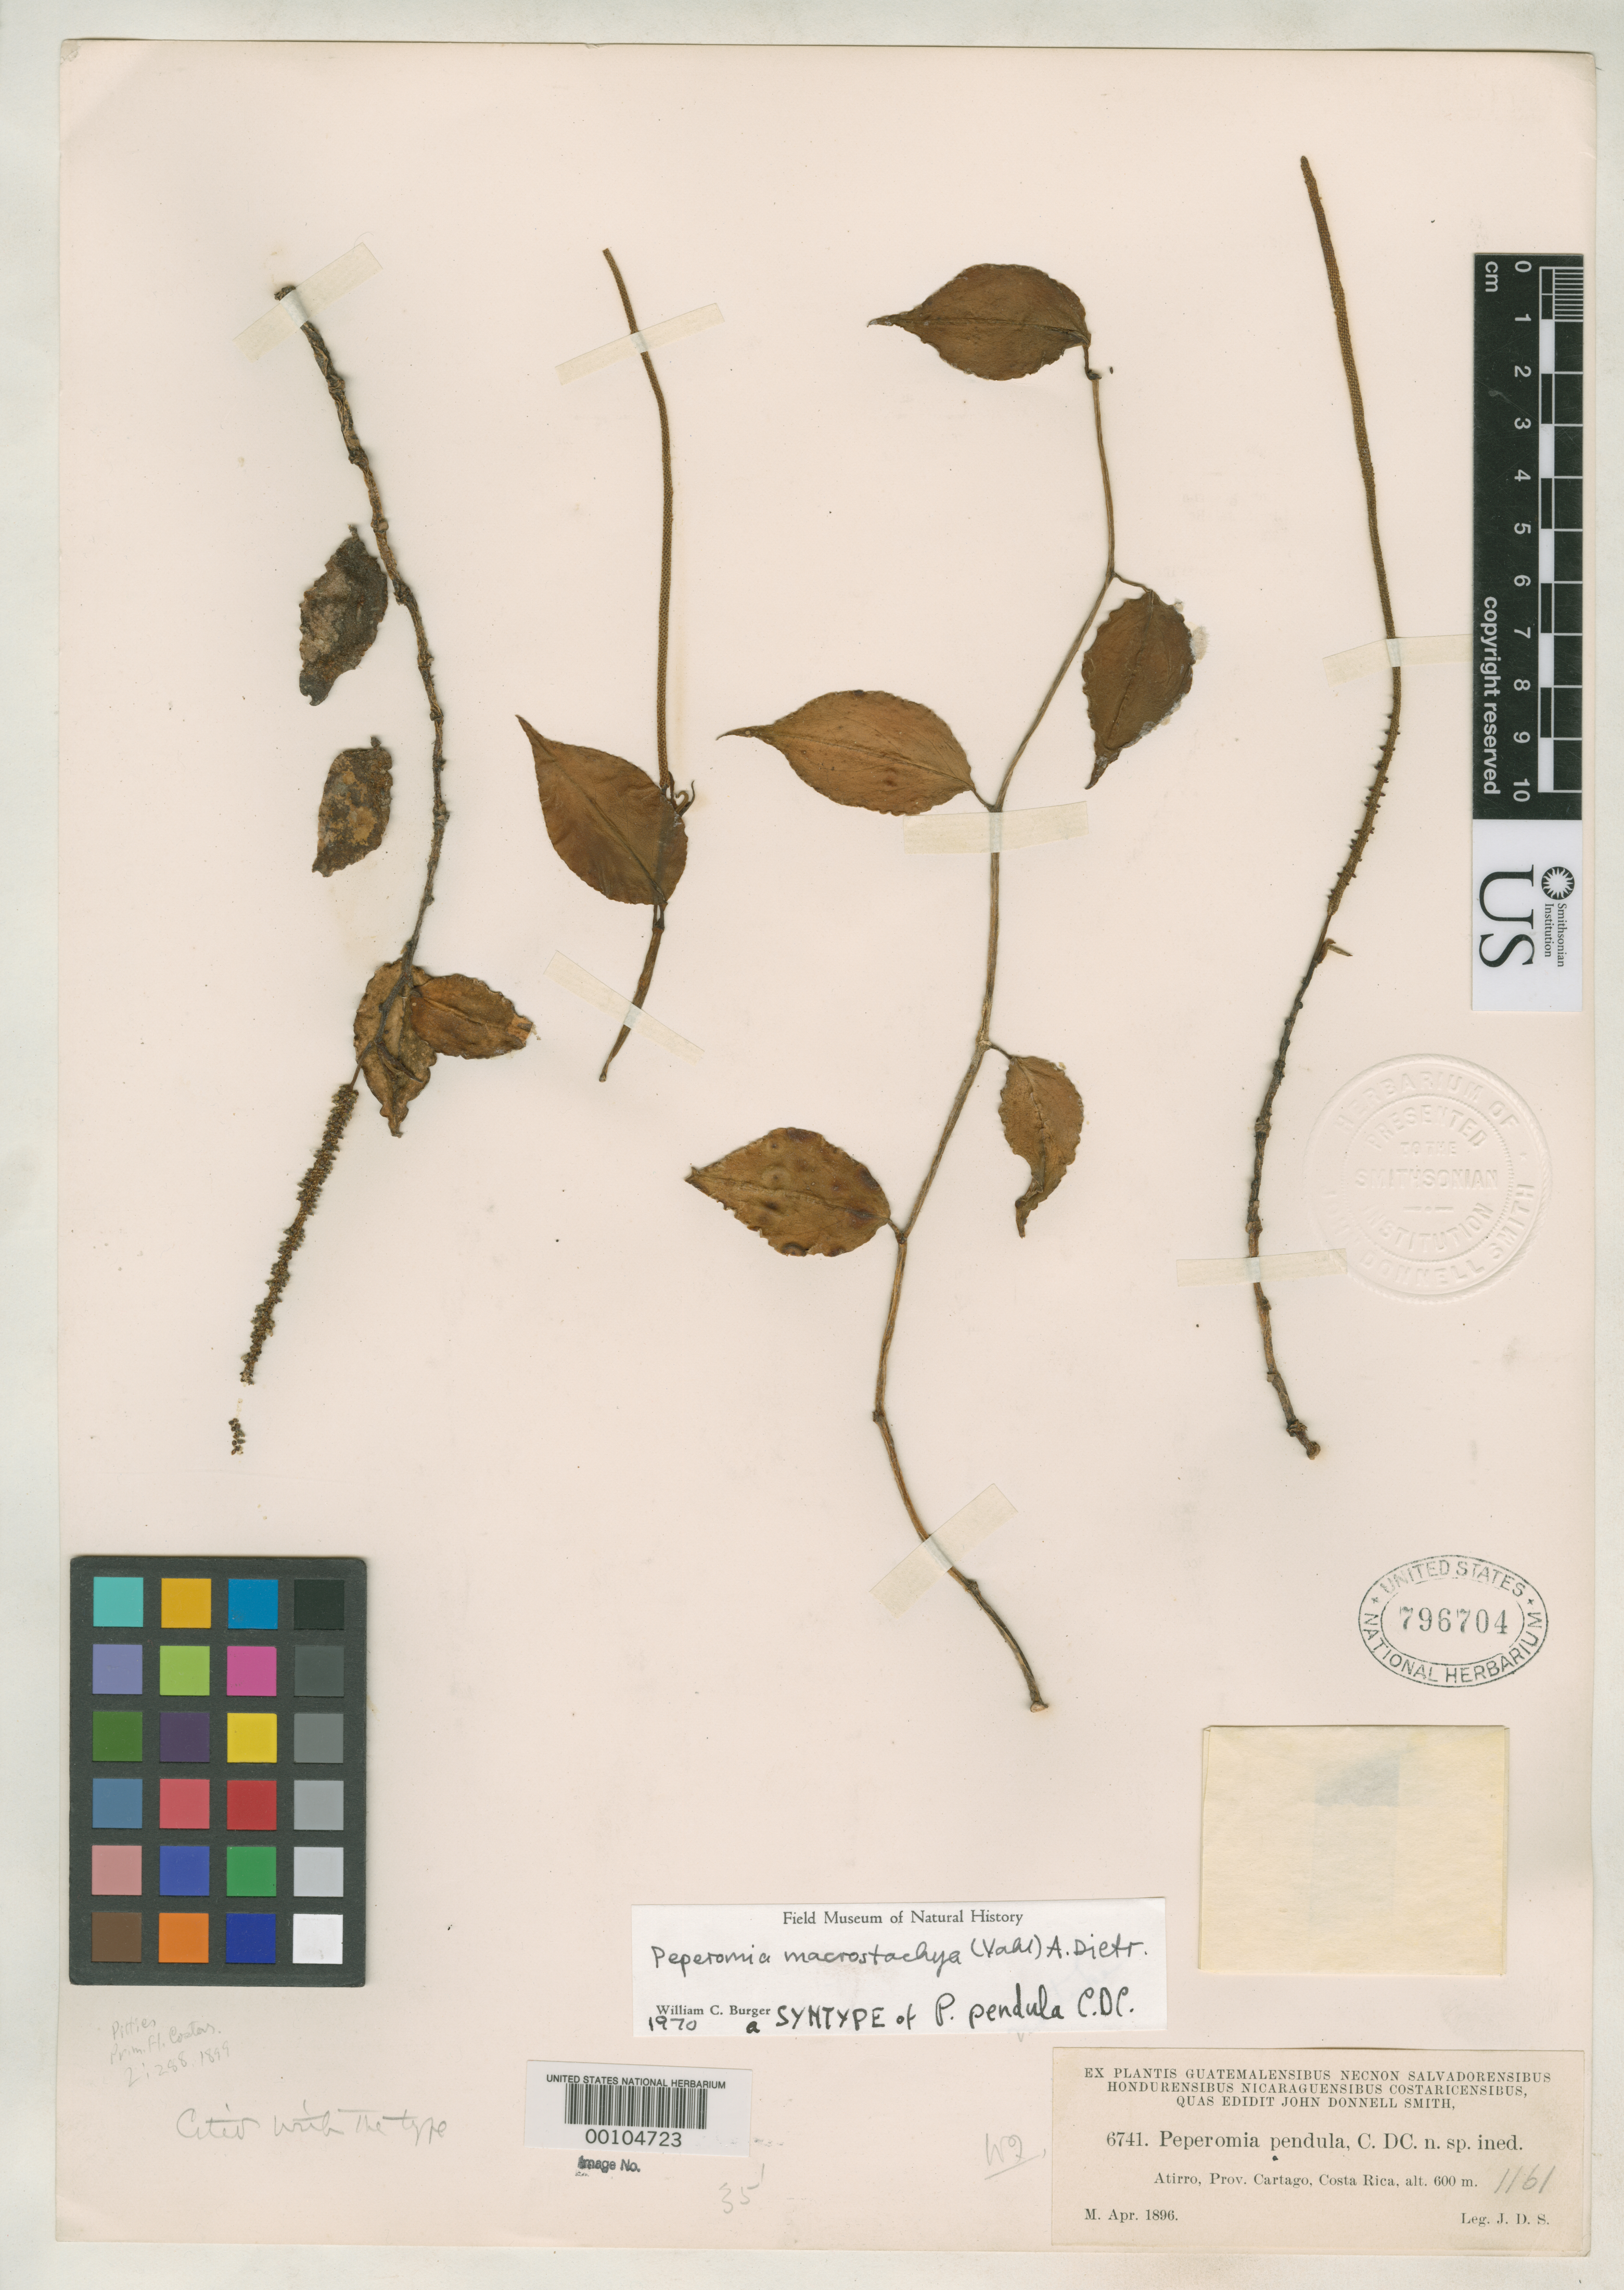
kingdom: Plantae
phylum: Tracheophyta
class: Magnoliopsida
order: Piperales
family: Piperaceae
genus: Peperomia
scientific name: Peperomia pendula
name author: C. DC. in Pittier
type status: Syntype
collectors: J. Donnell Smith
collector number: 6741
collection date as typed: Apr 1896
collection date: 1896-04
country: Costa Rica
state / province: Cartago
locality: Atirro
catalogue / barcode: US 796704